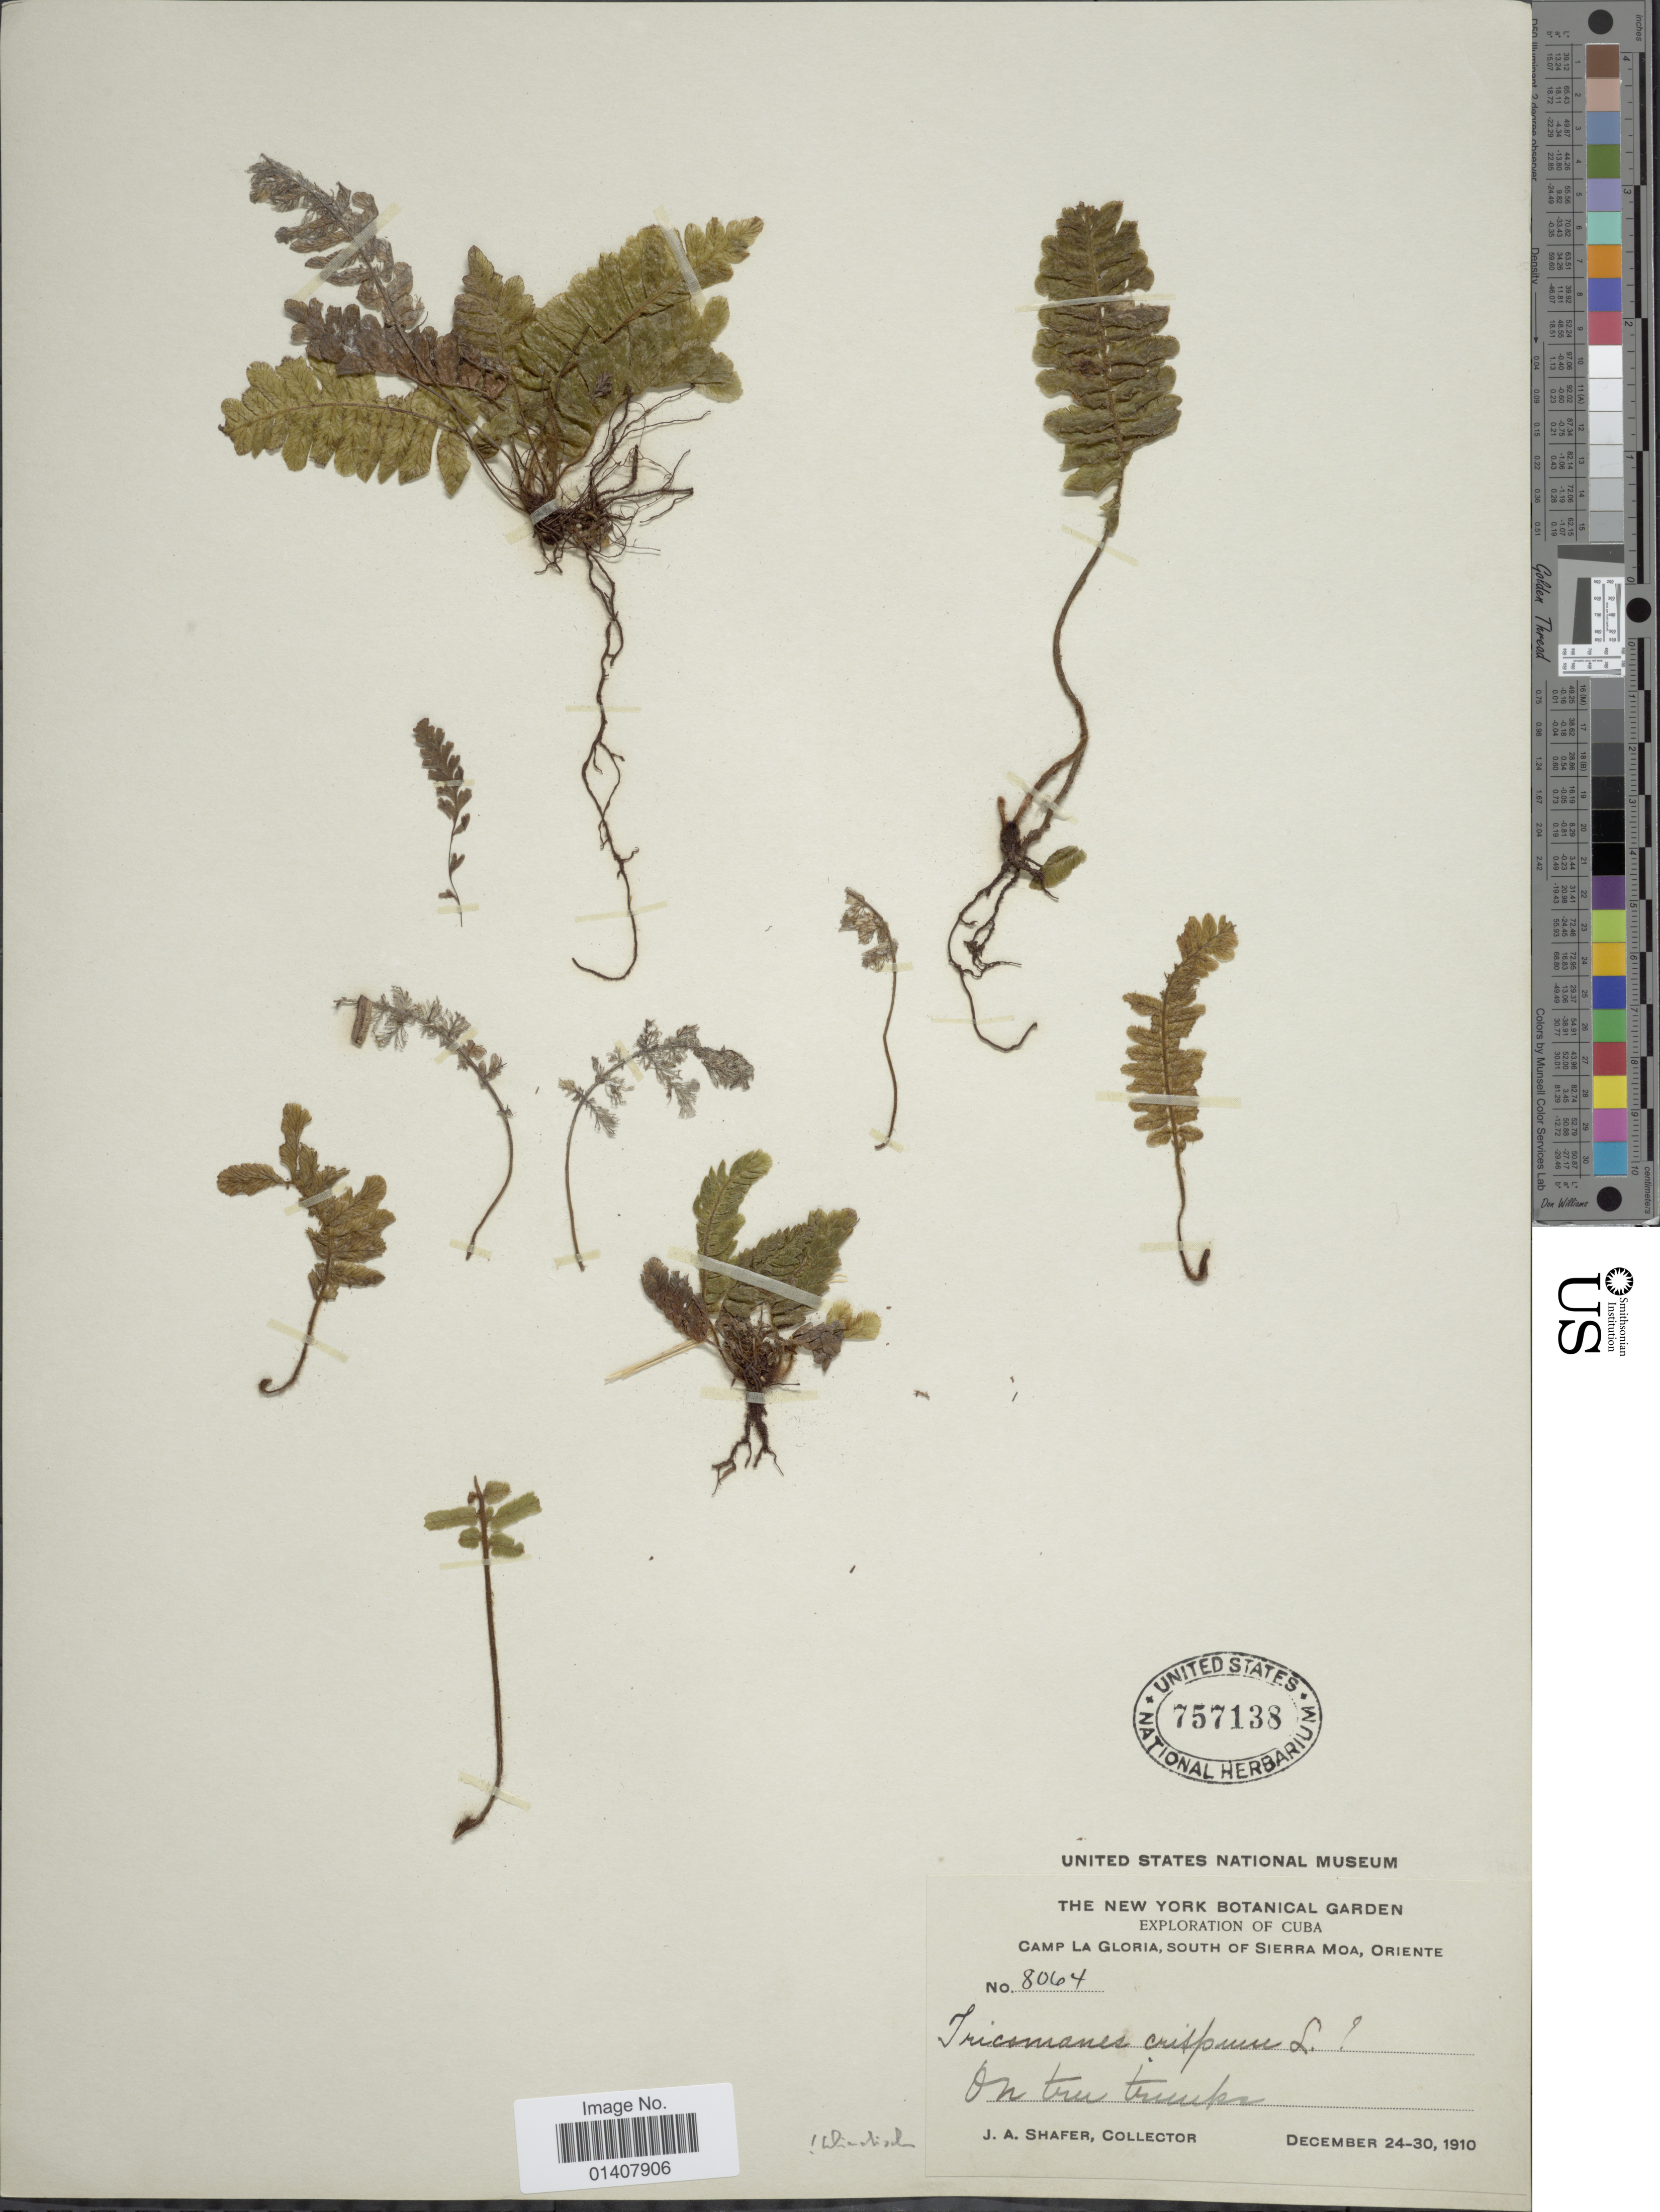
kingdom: Plantae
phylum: Tracheophyta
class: Polypodiopsida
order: Hymenophyllales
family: Hymenophyllaceae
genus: Trichomanes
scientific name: Trichomanes crispum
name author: L.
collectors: J. A. Shafer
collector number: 8064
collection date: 1910-12-24/1910-12-30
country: Cuba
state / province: Oriente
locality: Camp La Gloria, south of Sierra Moa, Oriente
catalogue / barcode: US 757138